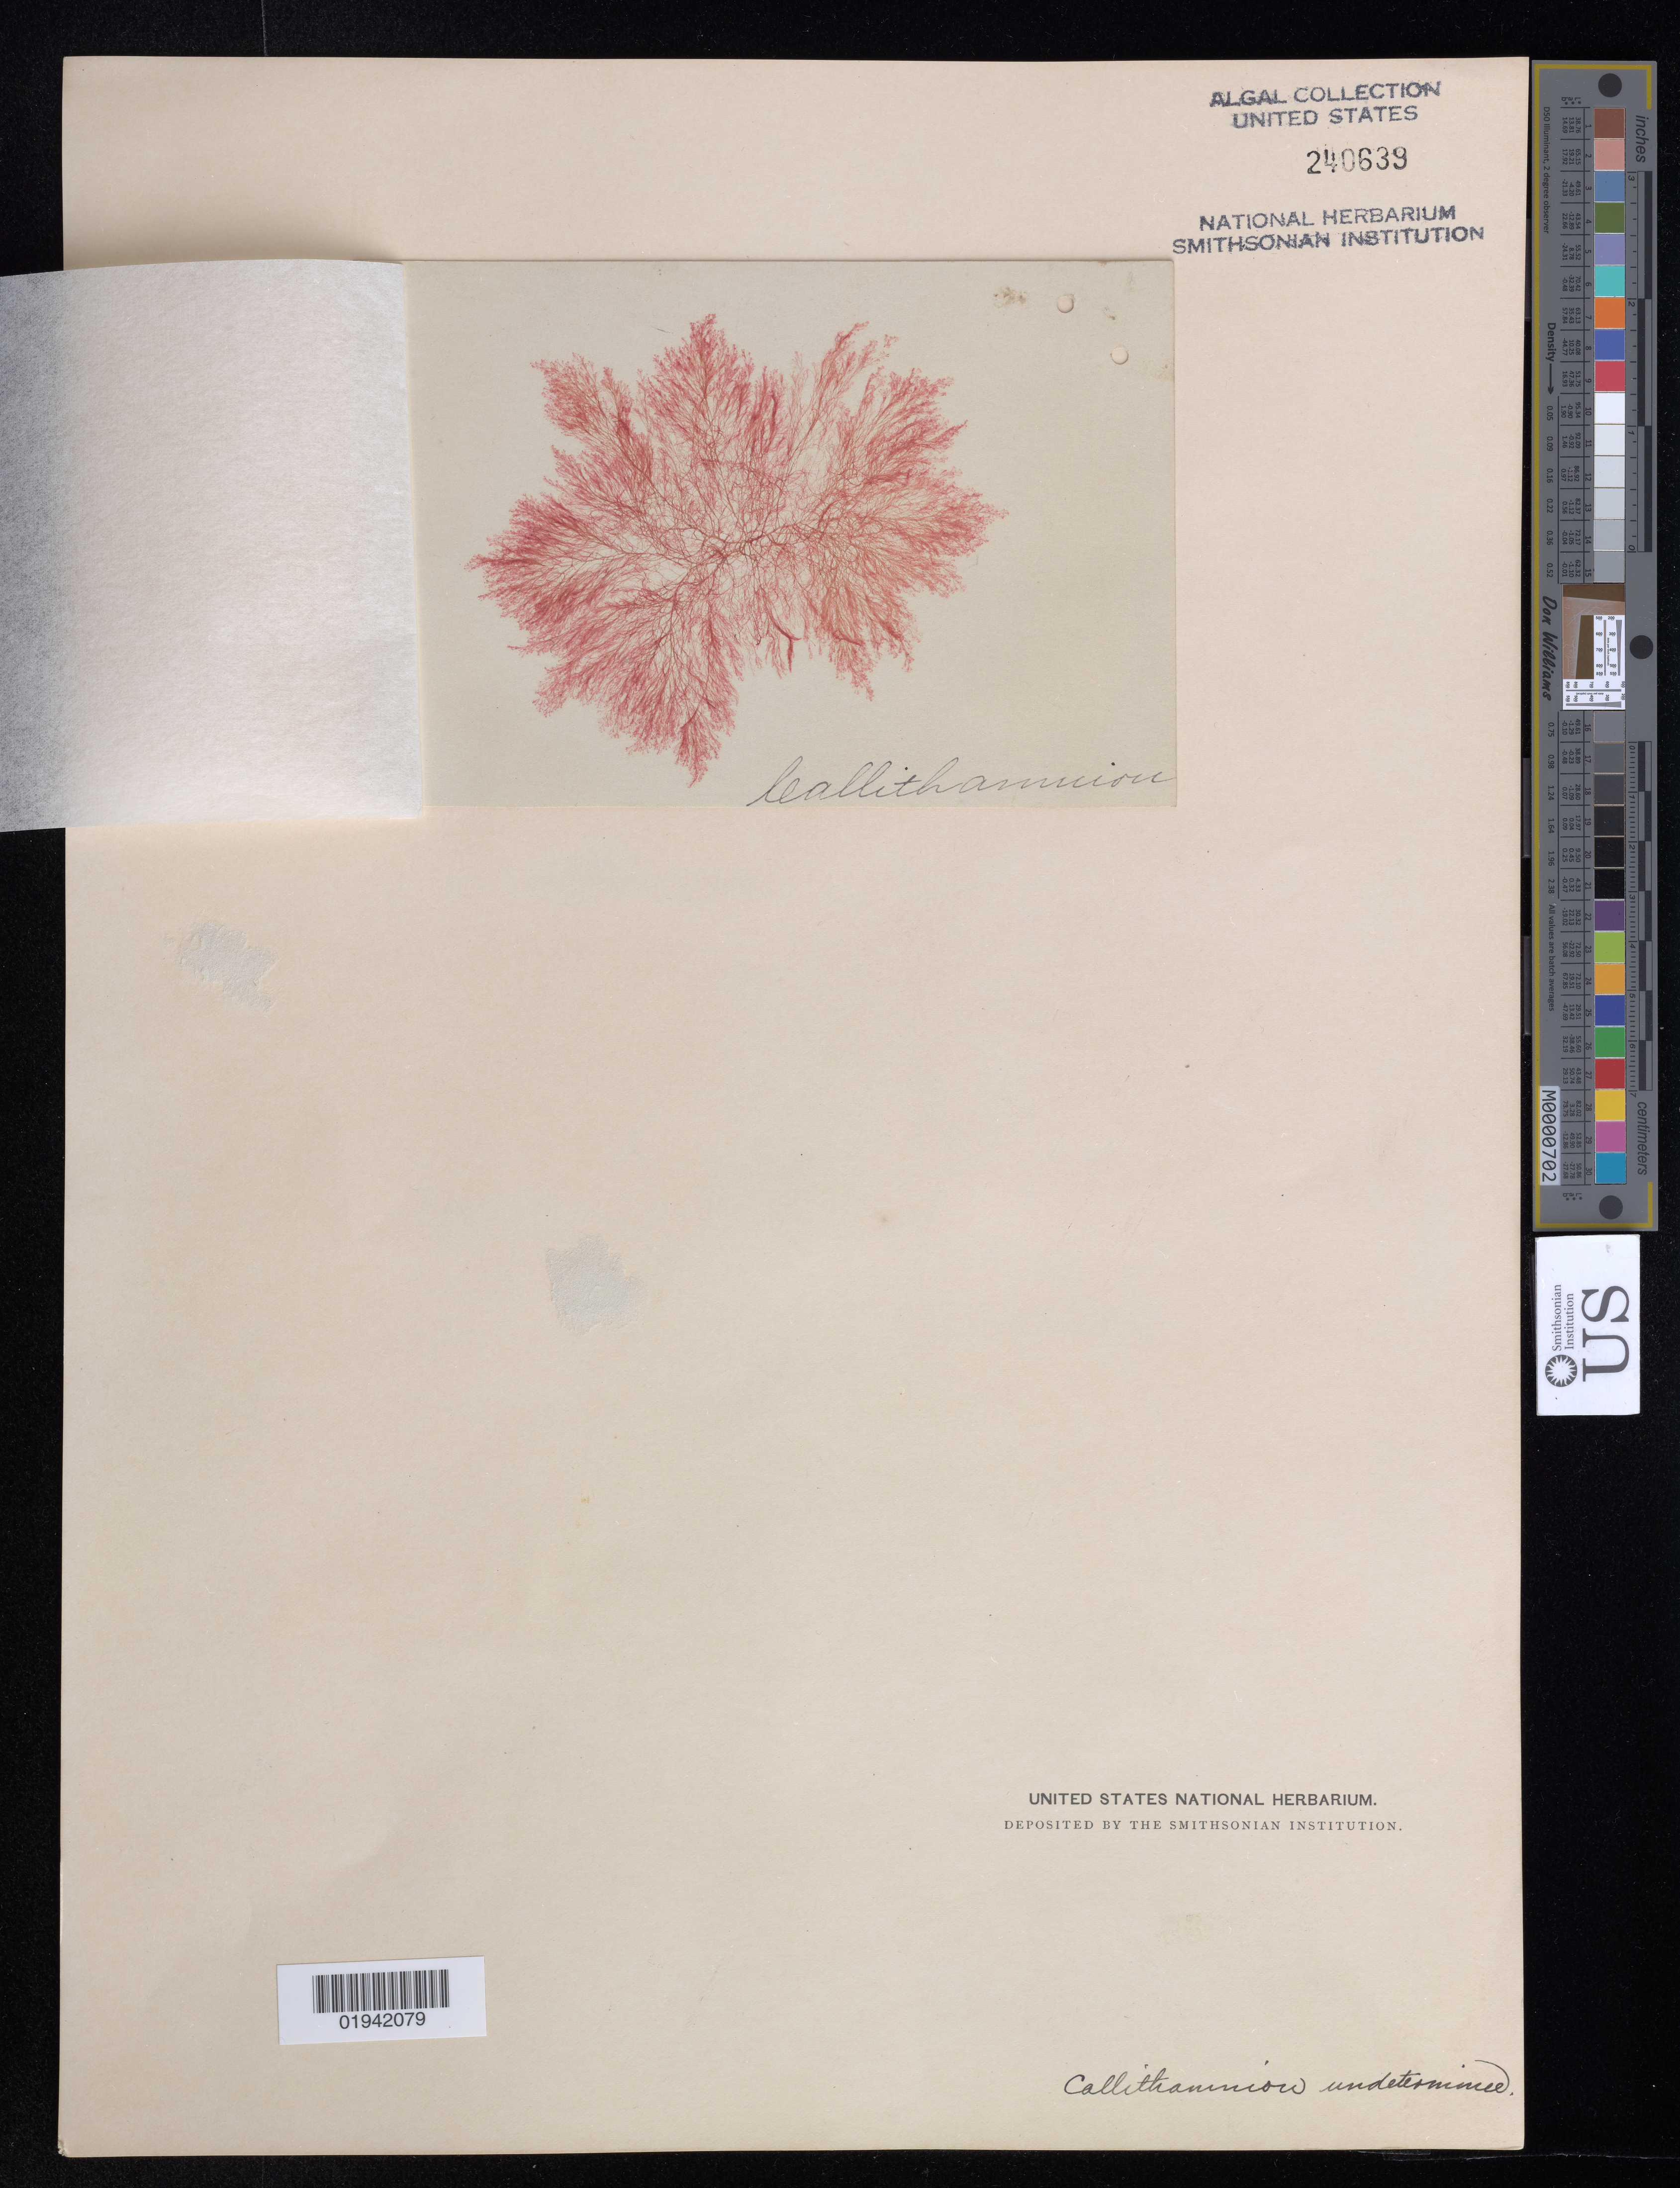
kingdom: Plantae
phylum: Rhodophyta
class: Florideophyceae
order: Ceramiales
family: Callithamniaceae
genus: Callithamnion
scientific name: Callithamnion sp.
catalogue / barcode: US 240639